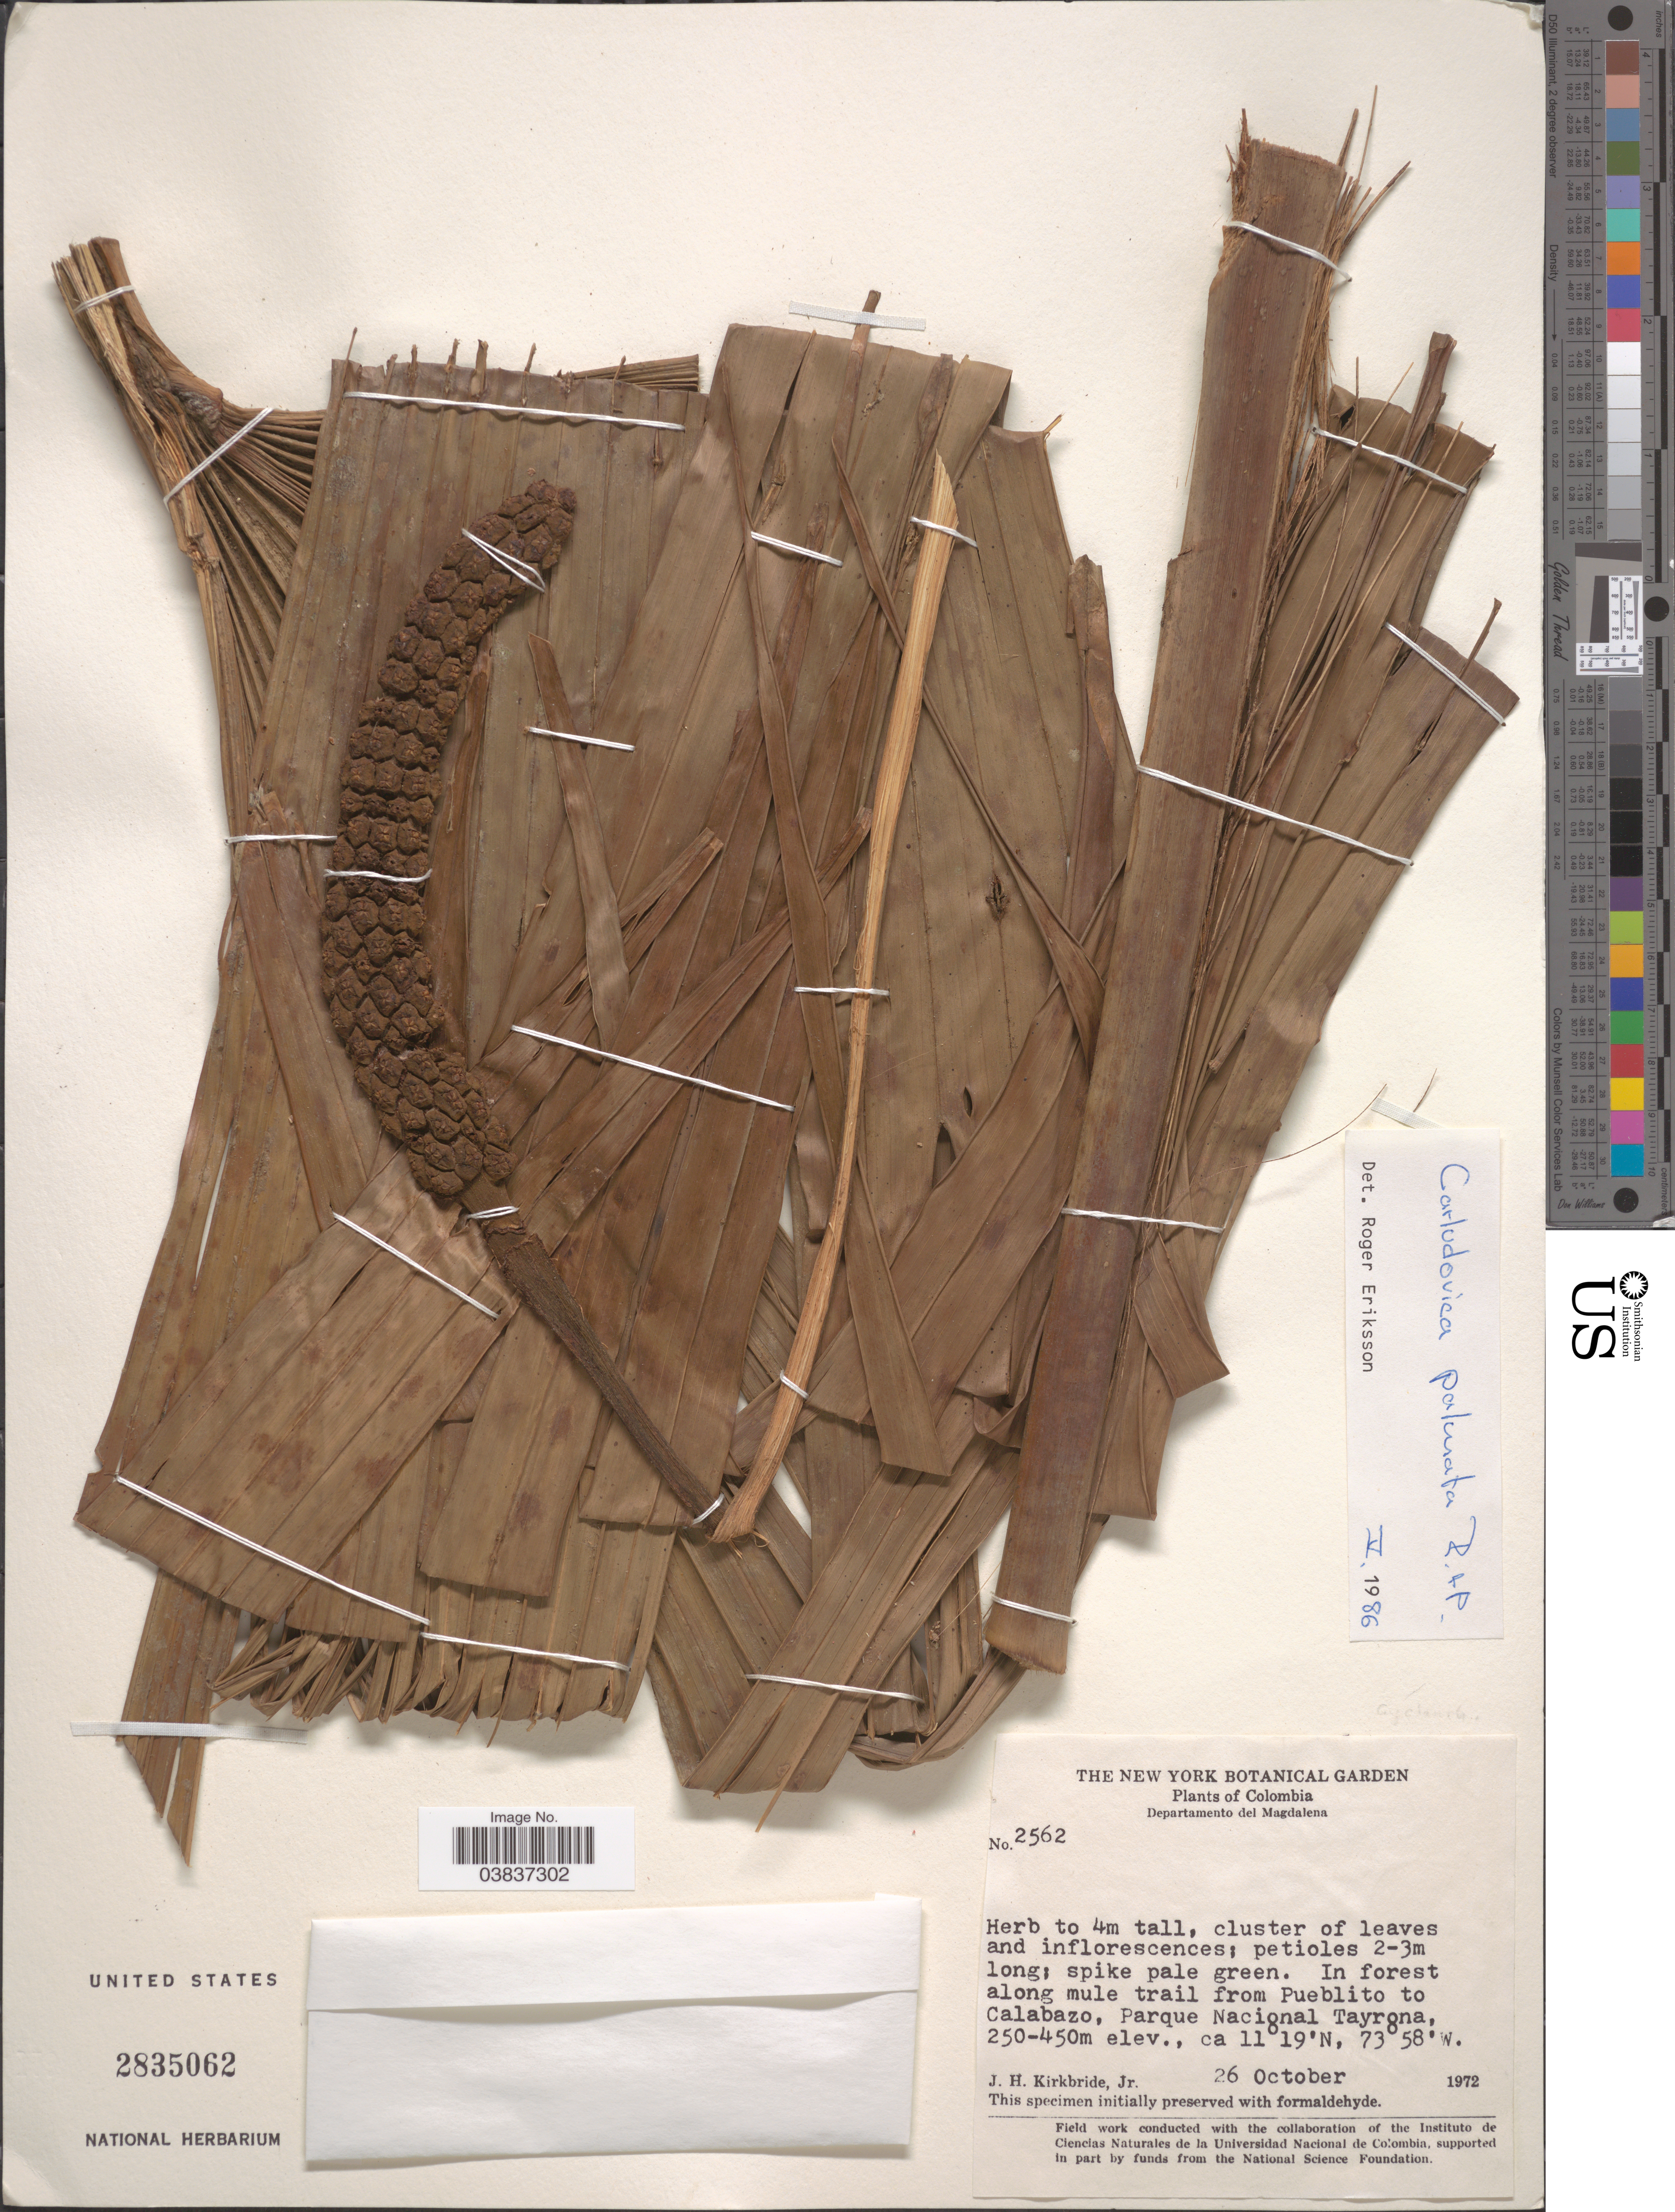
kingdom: Plantae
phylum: Tracheophyta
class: Liliopsida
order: Pandanales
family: Cyclanthaceae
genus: Carludovica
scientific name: Carludovica palmata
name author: Ruiz & Pav.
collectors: J. H. Kirkbride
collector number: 2562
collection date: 1972-10-26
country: Colombia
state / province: Magdalena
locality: Departamento del Magdalena. Along mule trail from Pueblito to Calabazo, Parque Nacional Tayrona.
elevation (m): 250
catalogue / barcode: US 2835062